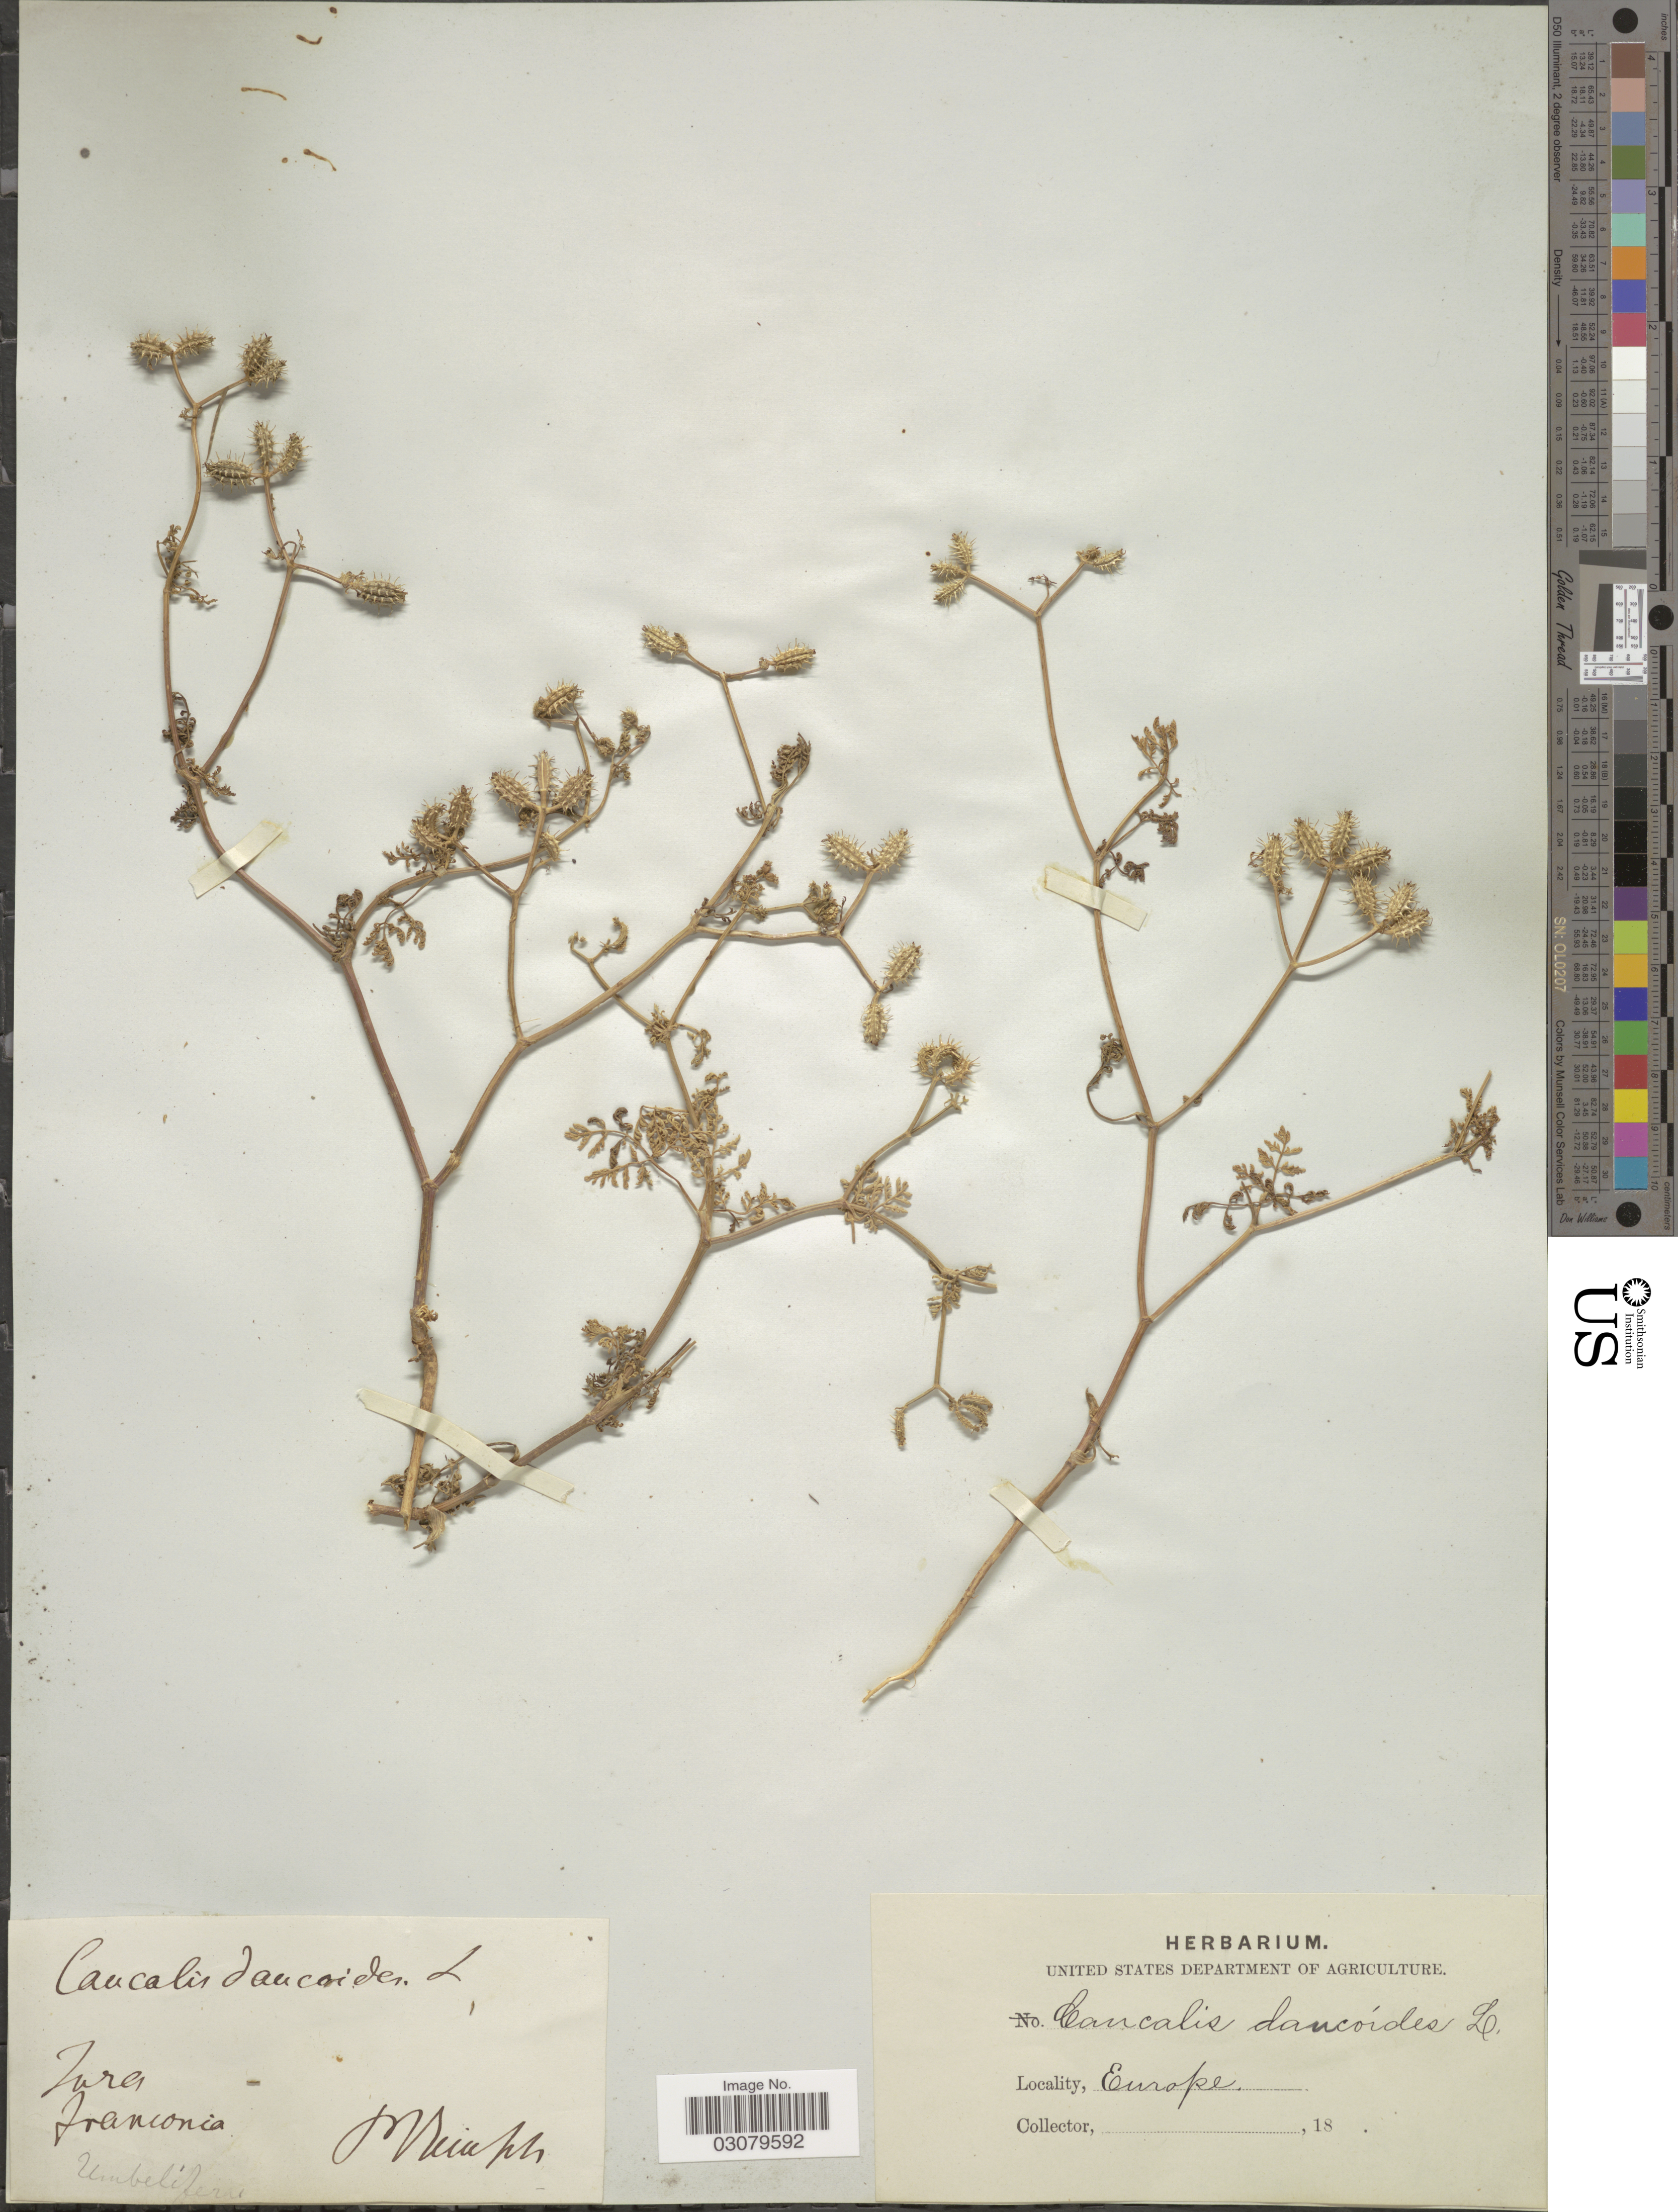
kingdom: Plantae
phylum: Tracheophyta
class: Magnoliopsida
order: Apiales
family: Apiaceae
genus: Caucalis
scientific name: Caucalis daucoides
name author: L.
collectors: P. Reinsch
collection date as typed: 18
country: Germany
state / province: Bayern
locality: Jura Franconia.